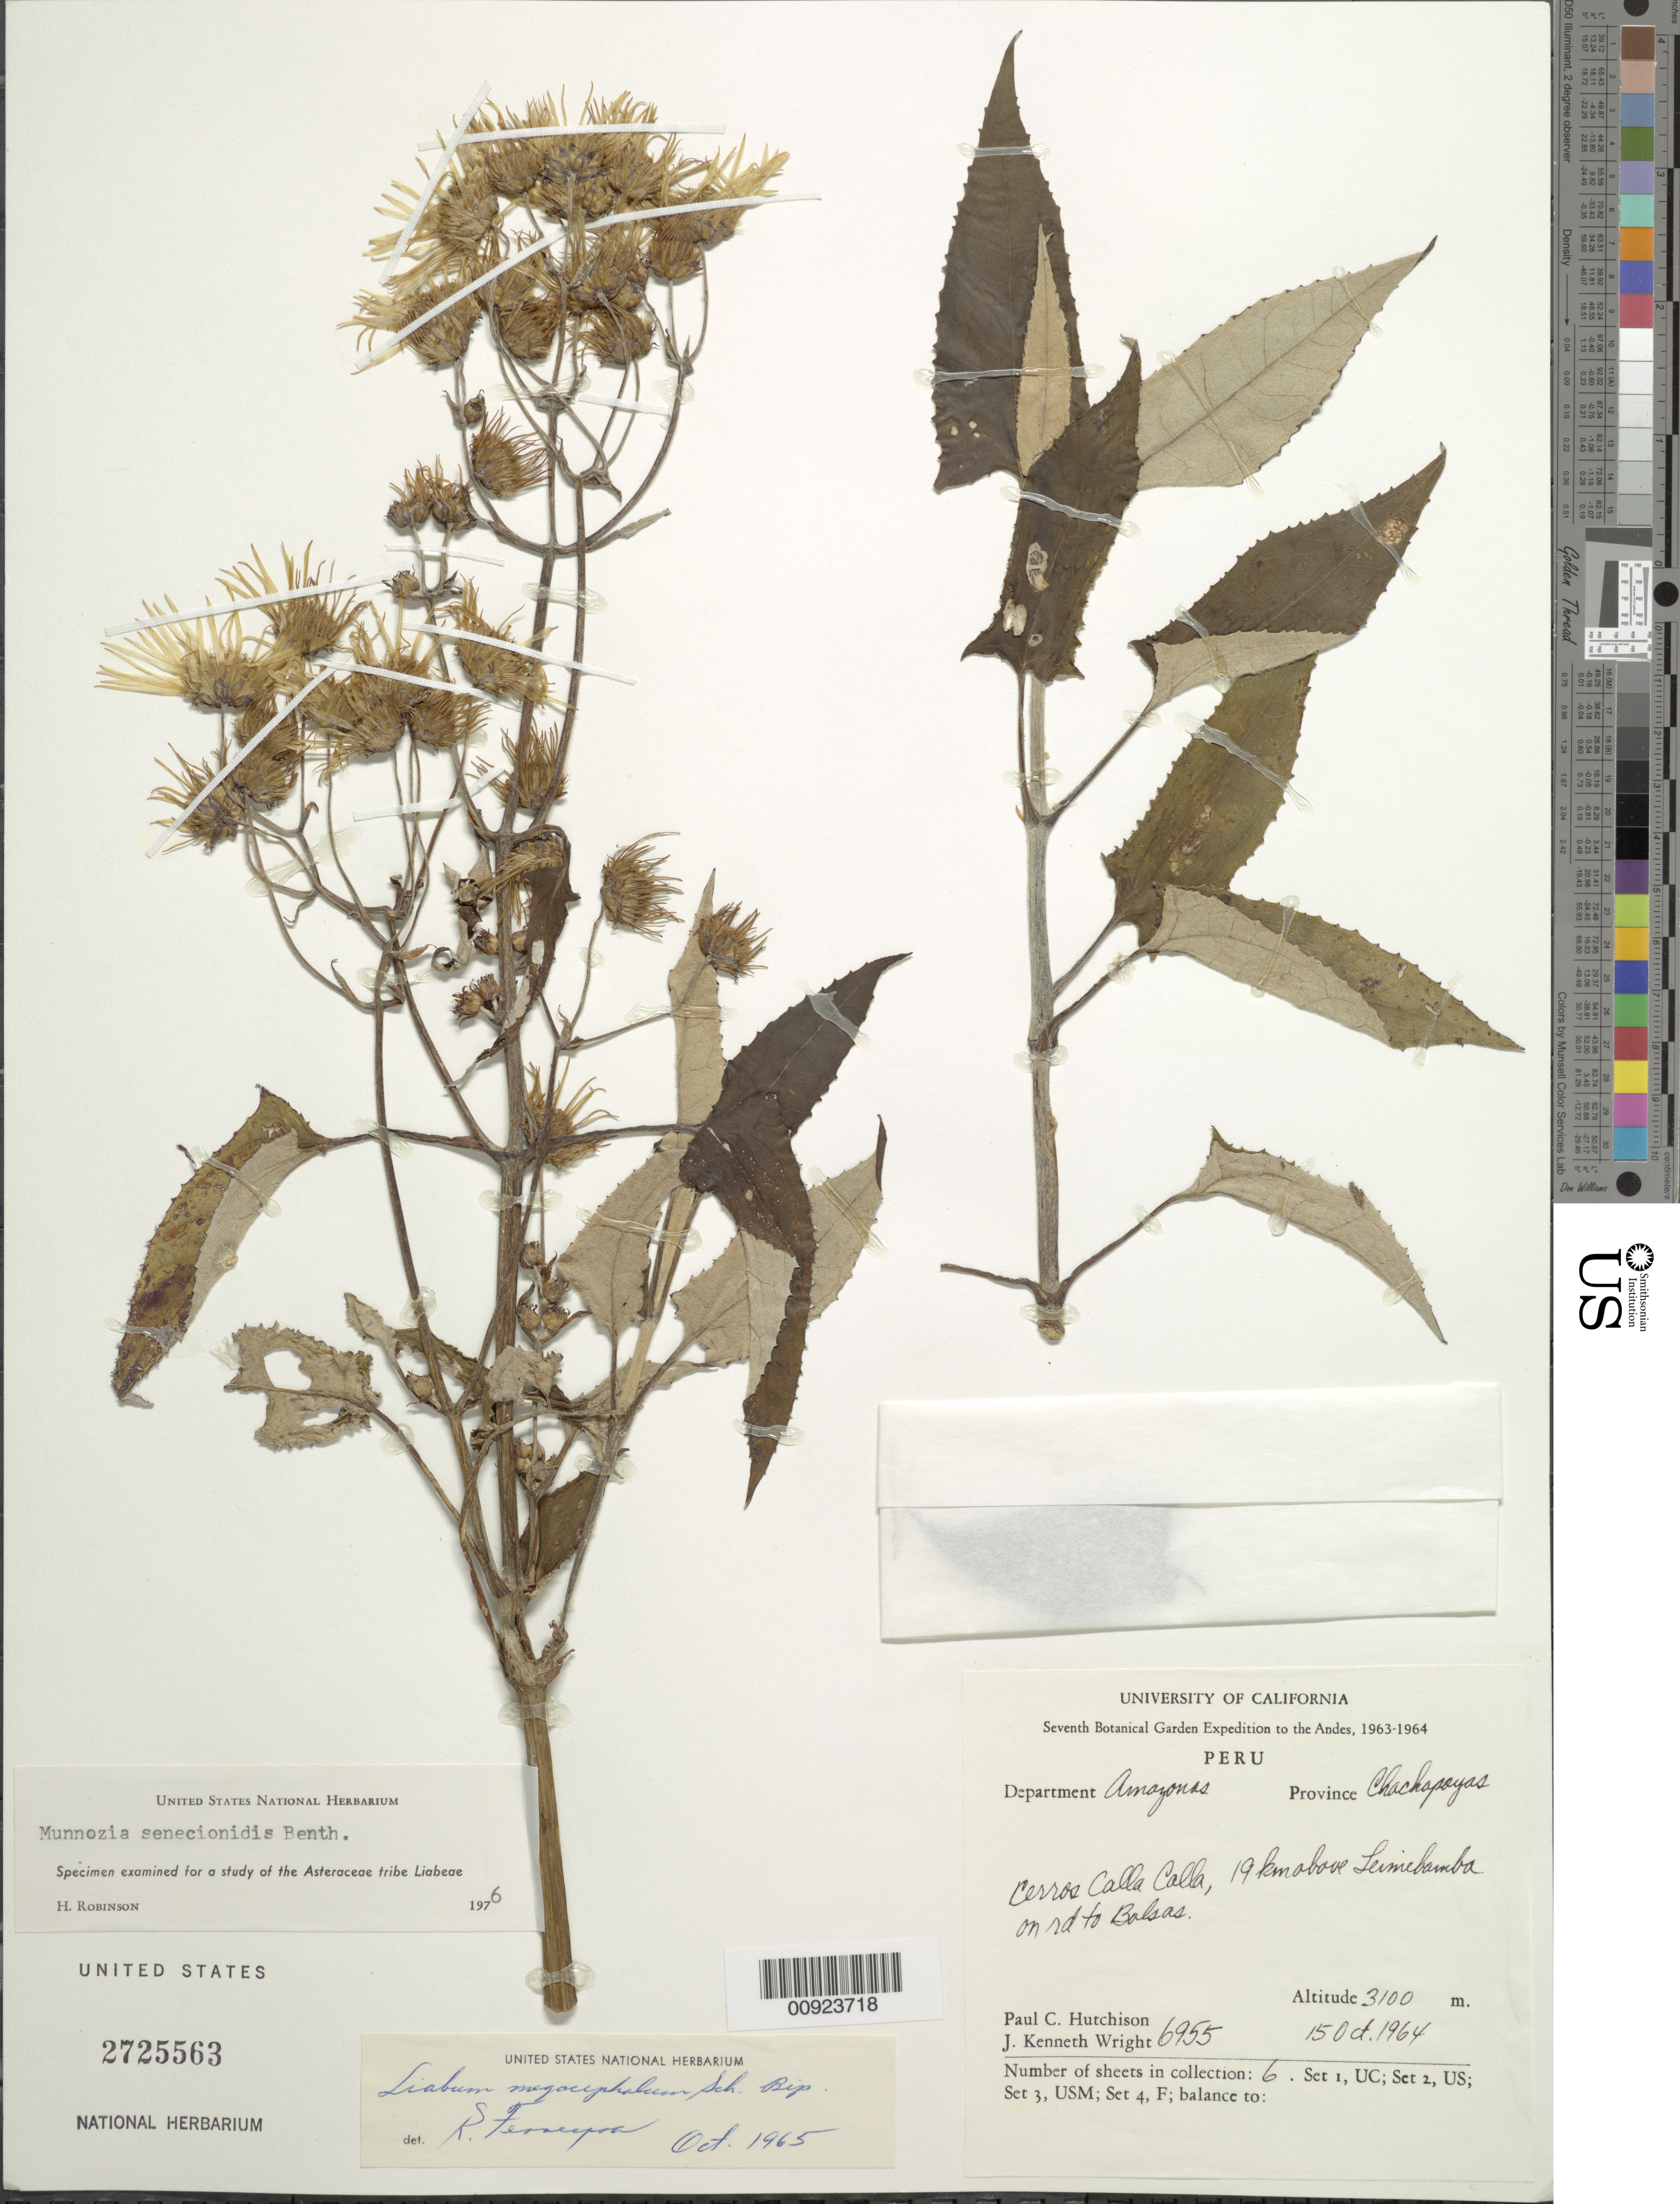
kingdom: Plantae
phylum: Tracheophyta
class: Magnoliopsida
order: Asterales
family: Asteraceae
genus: Munnozia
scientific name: Munnozia senecionidis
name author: Benth.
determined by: Robinson, Harold E., (US)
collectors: P. C. Hutchison & J. K. Wright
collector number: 6955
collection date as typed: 15 October 1964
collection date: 1964-10-15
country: Peru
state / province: Amazonas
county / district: Chachapoyas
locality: Cerros Calla Calla, 19 km above Leimebamba on road to Balsas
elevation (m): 3100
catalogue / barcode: US 2725563